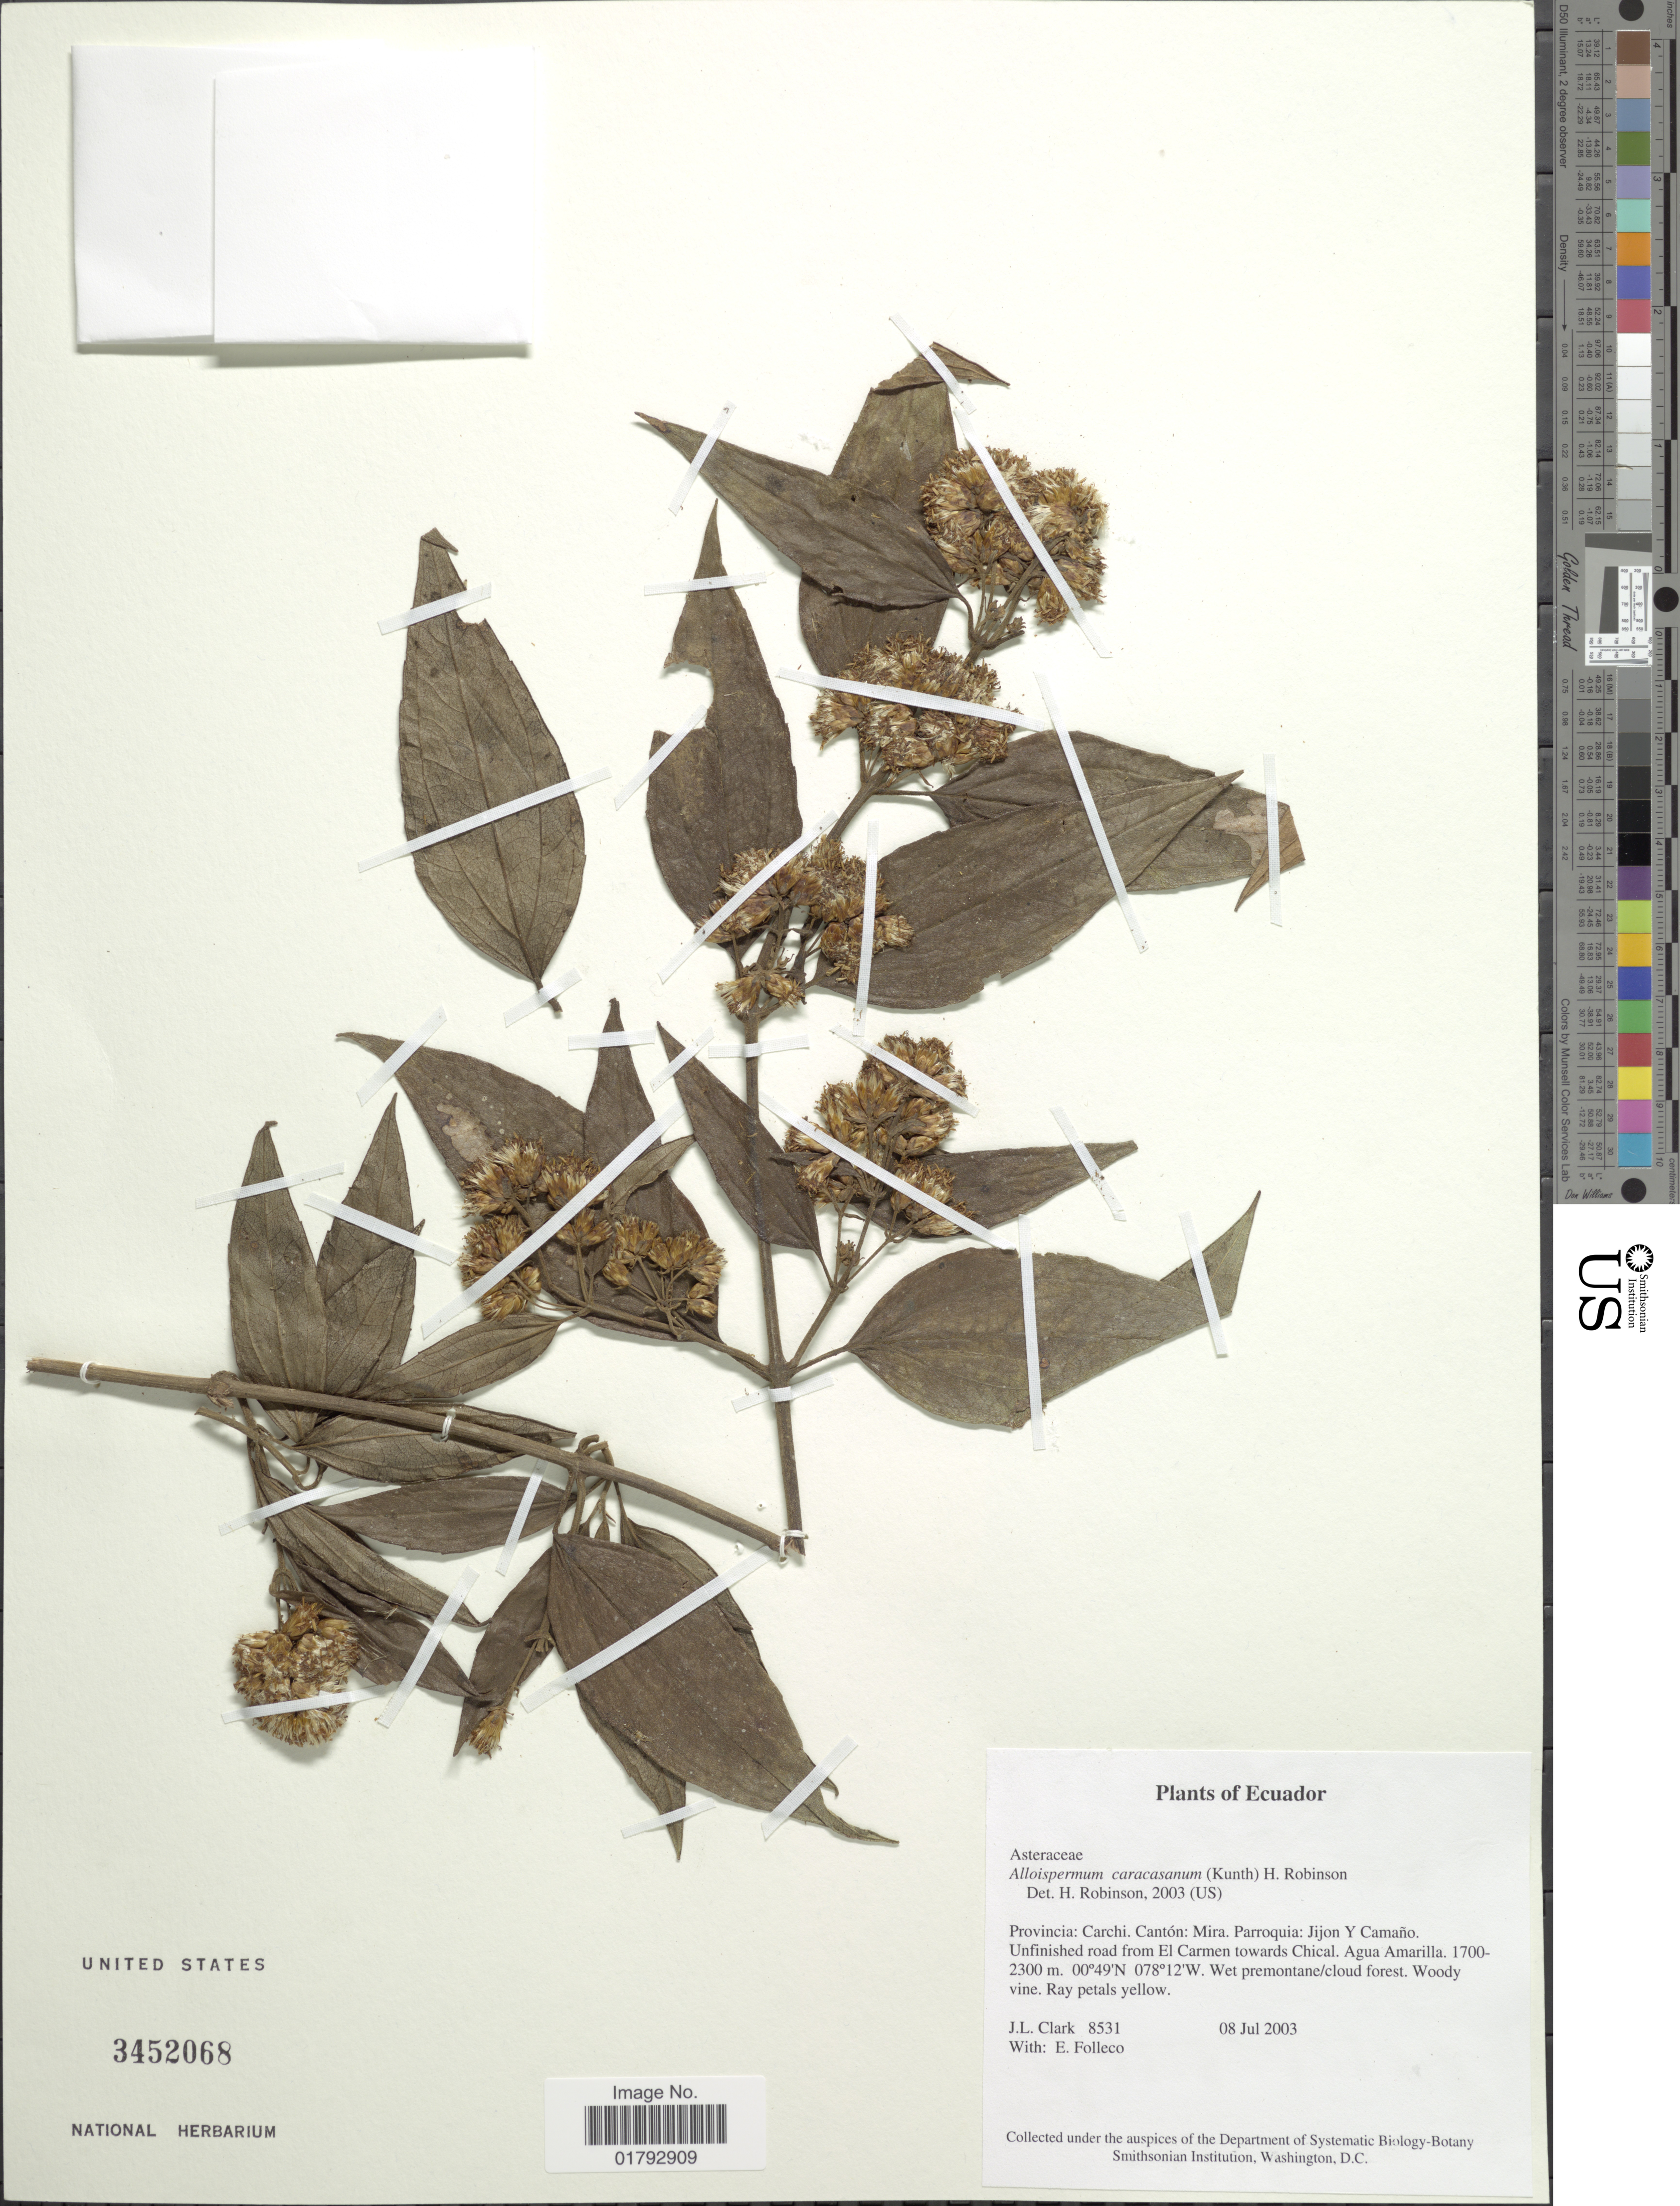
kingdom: Plantae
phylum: Tracheophyta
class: Magnoliopsida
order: Asterales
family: Asteraceae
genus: Alloispermum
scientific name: Alloispermum caracasanum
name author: (Kunth) H. Rob.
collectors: J. L. Clark & E. Folleco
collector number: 8531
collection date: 2003-07-08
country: Ecuador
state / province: Carchi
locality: Provincia: Carchi. Canton; Mira. Parroquia: Jijon y Camano. Unfinished road from El Carmen towards Chical. Agua Amarilla.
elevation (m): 1700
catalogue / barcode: US 3452068